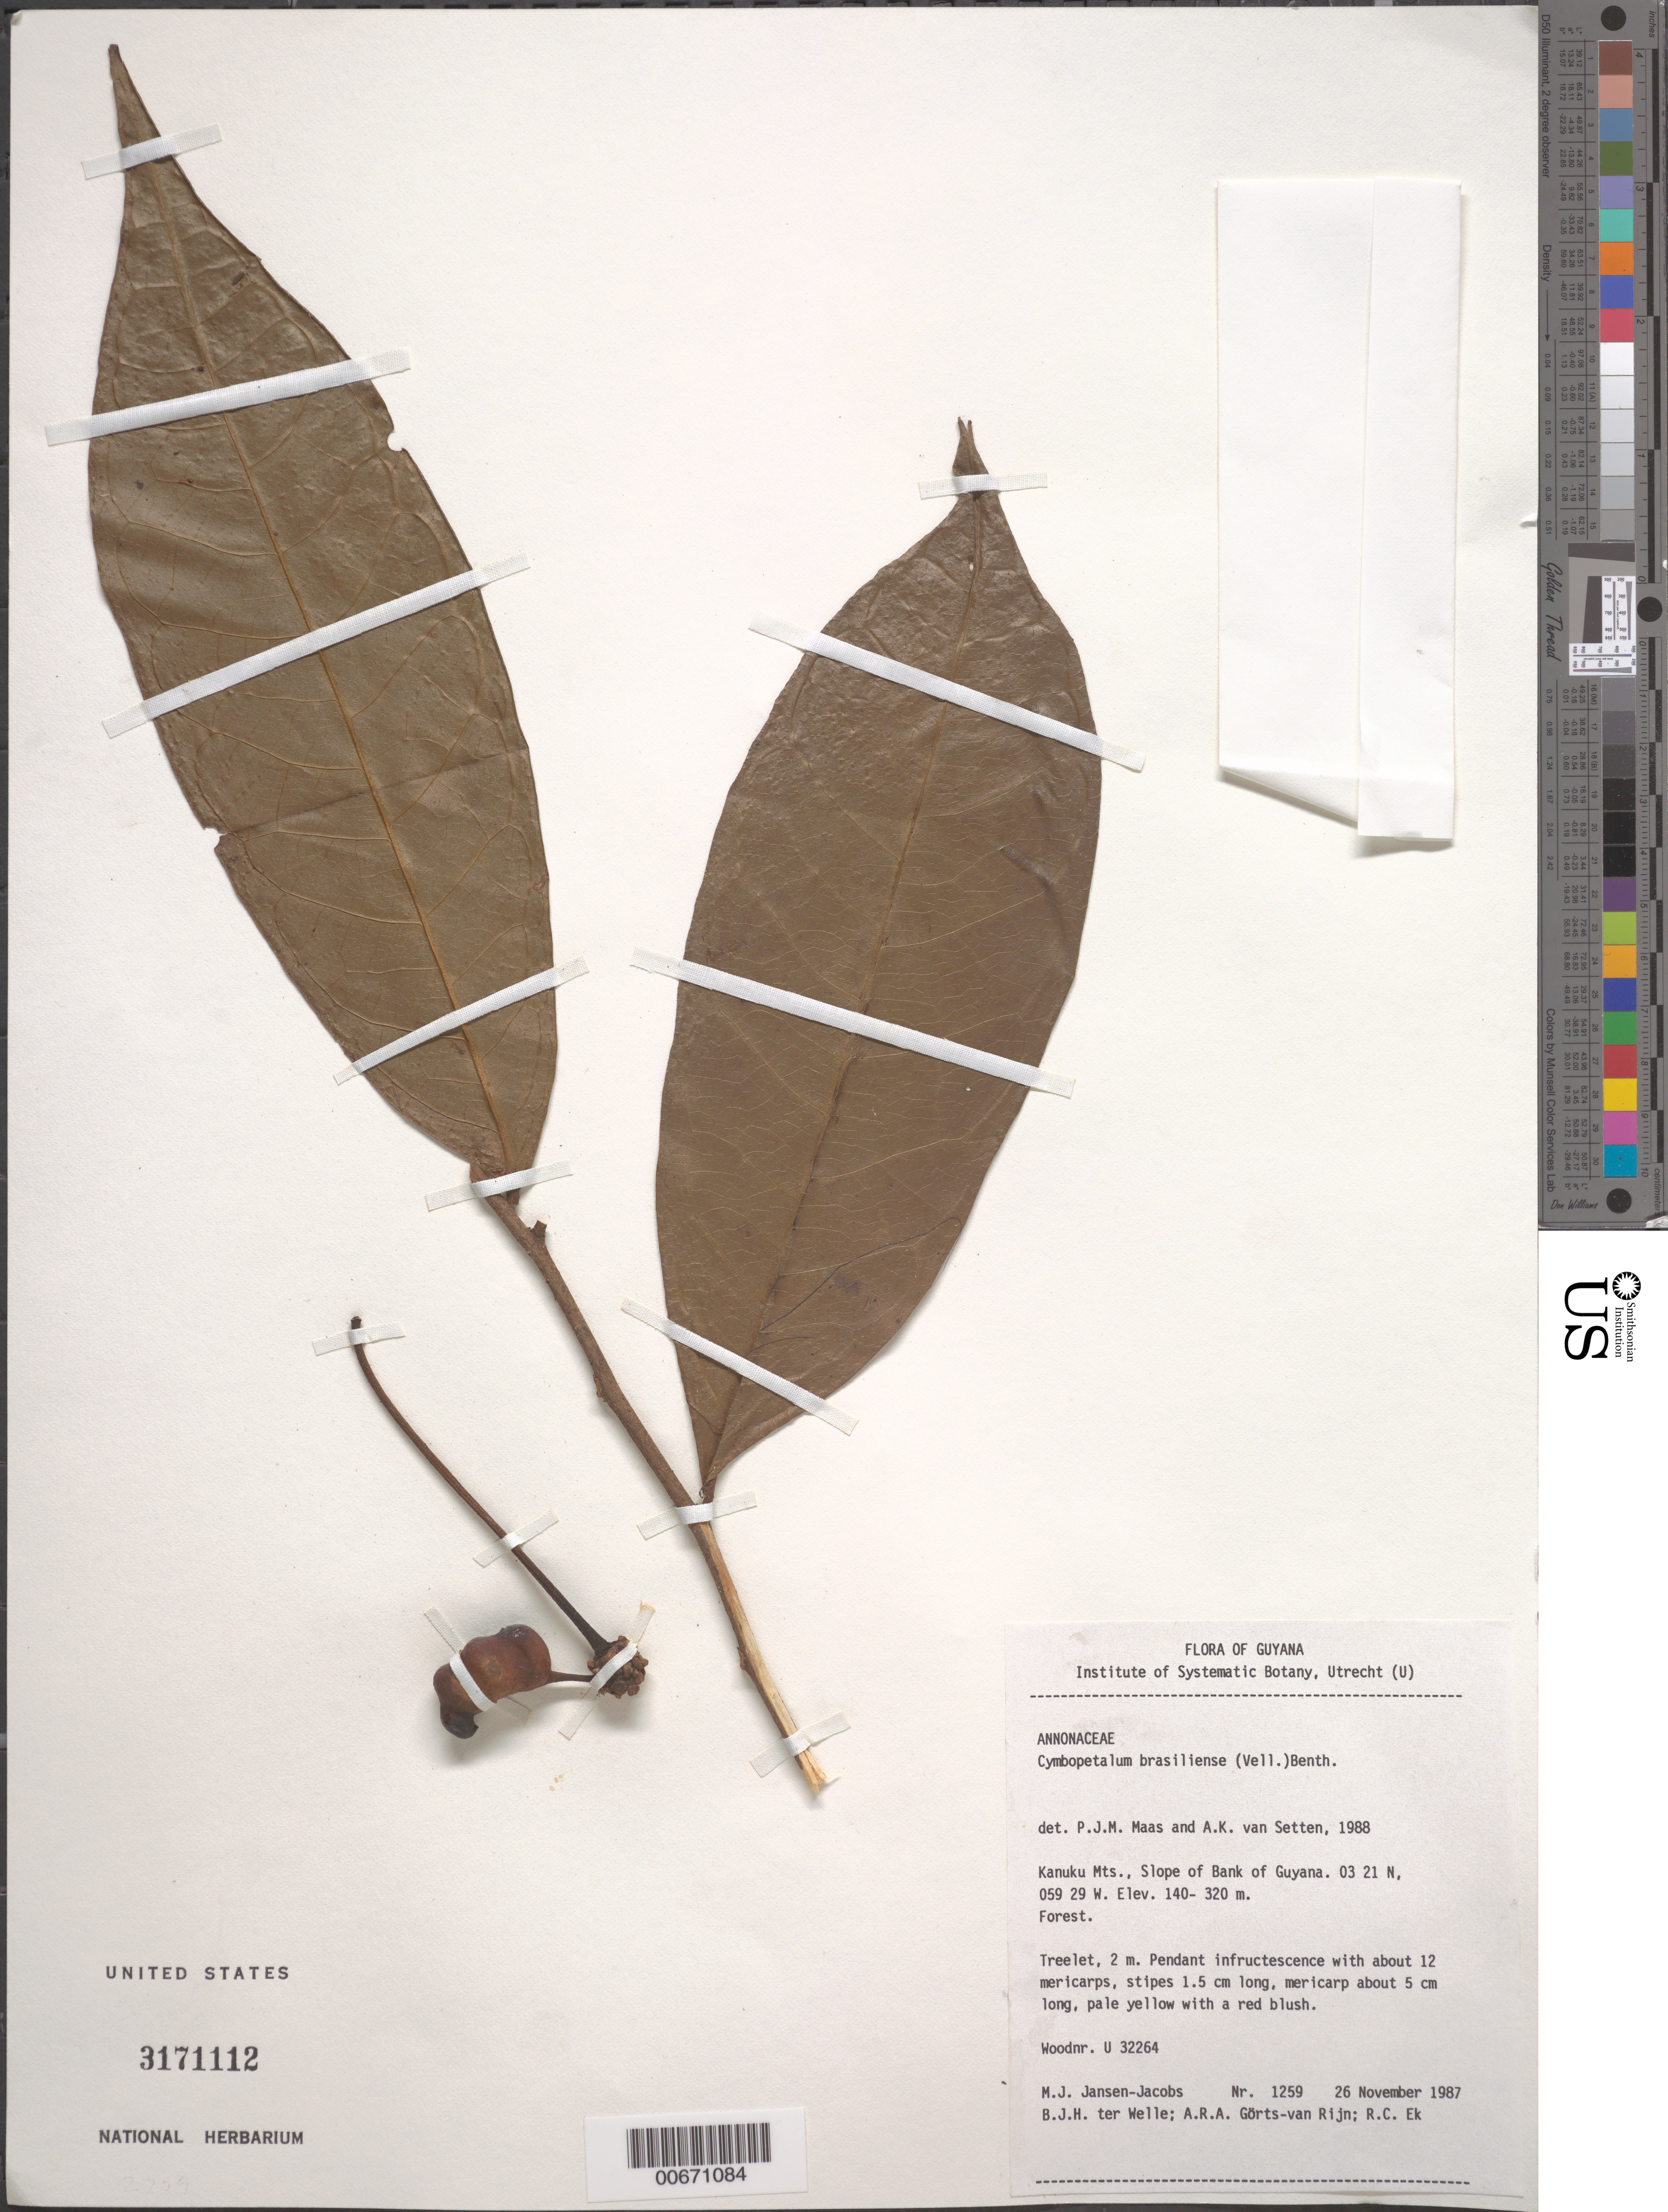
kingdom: Plantae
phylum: Tracheophyta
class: Magnoliopsida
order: Magnoliales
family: Annonaceae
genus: Cymbopetalum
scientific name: Cymbopetalum brasiliense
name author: (Vell.) Benth. ex Baill.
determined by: Maas, P. J.; van Setten, J.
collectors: M. J. Jansen-Jacobs, B. Welle, A. .R. A. Görts-van Rijn & R. C. Ek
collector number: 1259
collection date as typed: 26-Nov-87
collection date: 1987-11-26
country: Guyana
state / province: U. Takutu-U. Essequibo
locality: Bank of Guyana, slope of, Kanuku Mts.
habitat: Forest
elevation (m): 140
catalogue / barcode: US 3171112